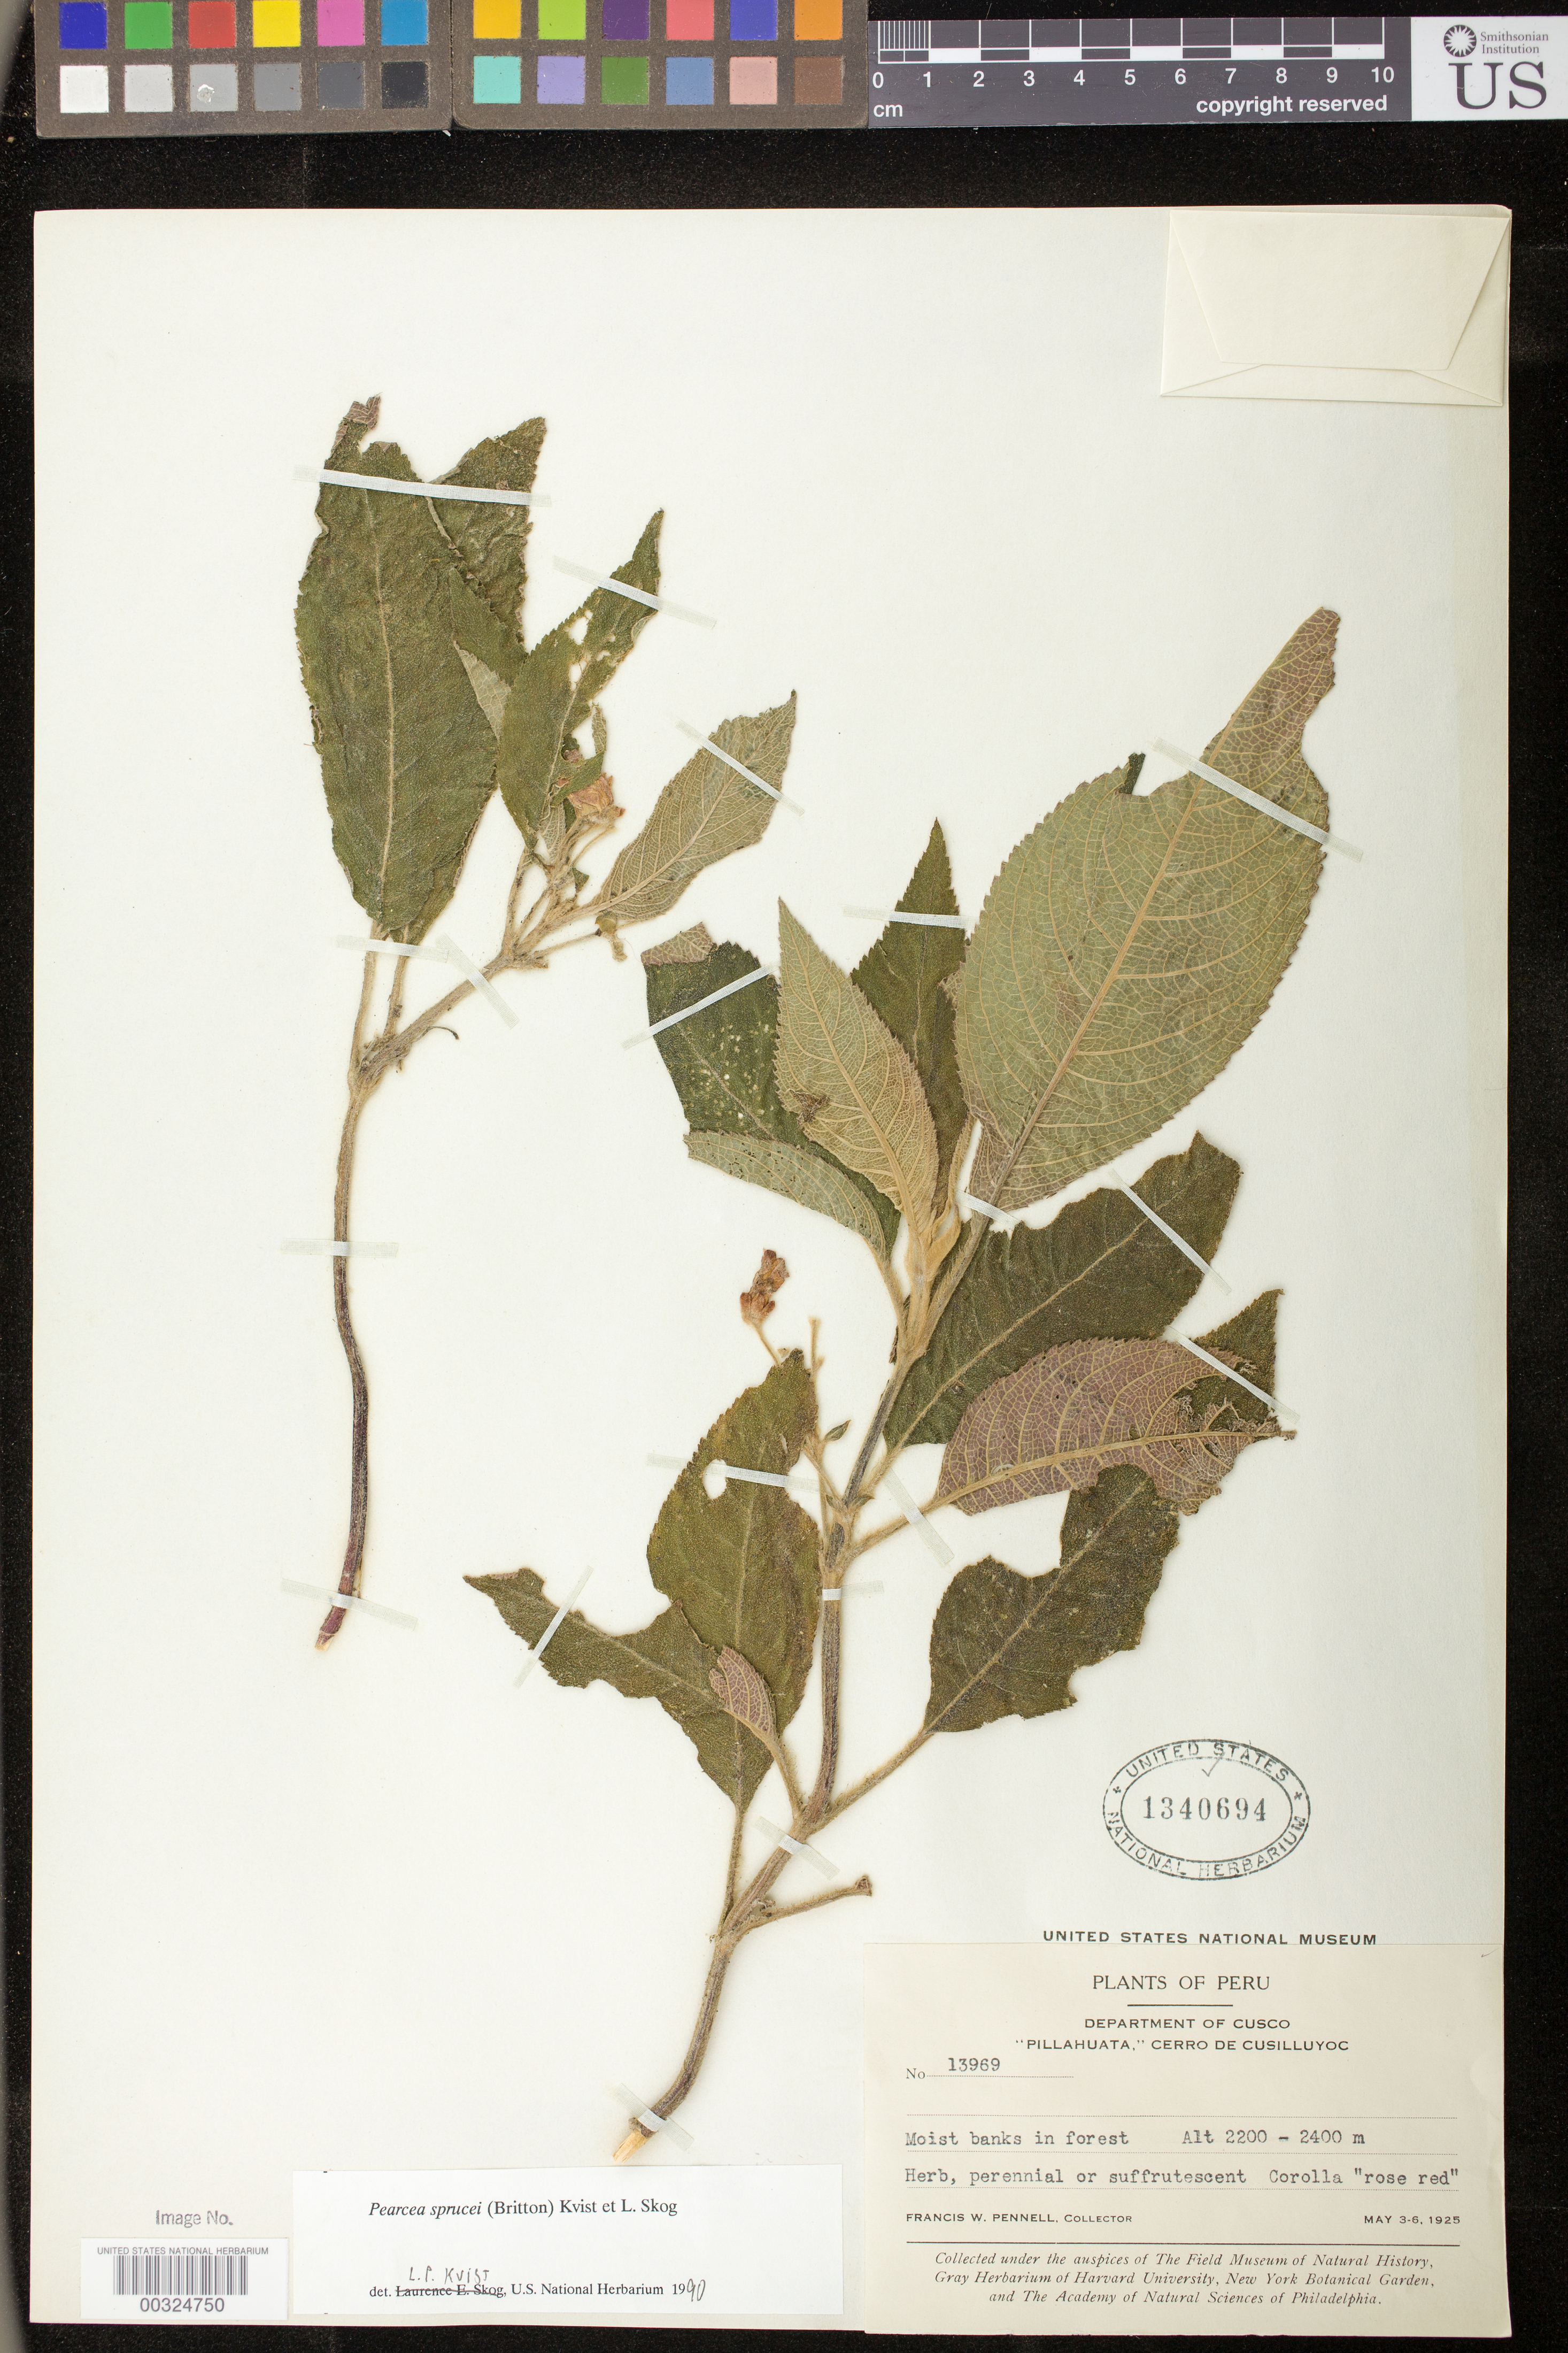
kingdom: Plantae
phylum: Tracheophyta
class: Magnoliopsida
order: Lamiales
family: Gesneriaceae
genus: Pearcea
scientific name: Pearcea sprucei var. sprucei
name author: (Britton ex Rusby) L.P. Kvist & L.E. Skog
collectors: F. W. Pennell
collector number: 13969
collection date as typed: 3-6 May 1925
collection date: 1925-05-03/1925-05-06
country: Peru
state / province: Cusco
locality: Pillahuata,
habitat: Moist banks in forest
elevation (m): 2200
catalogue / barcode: US 1340694